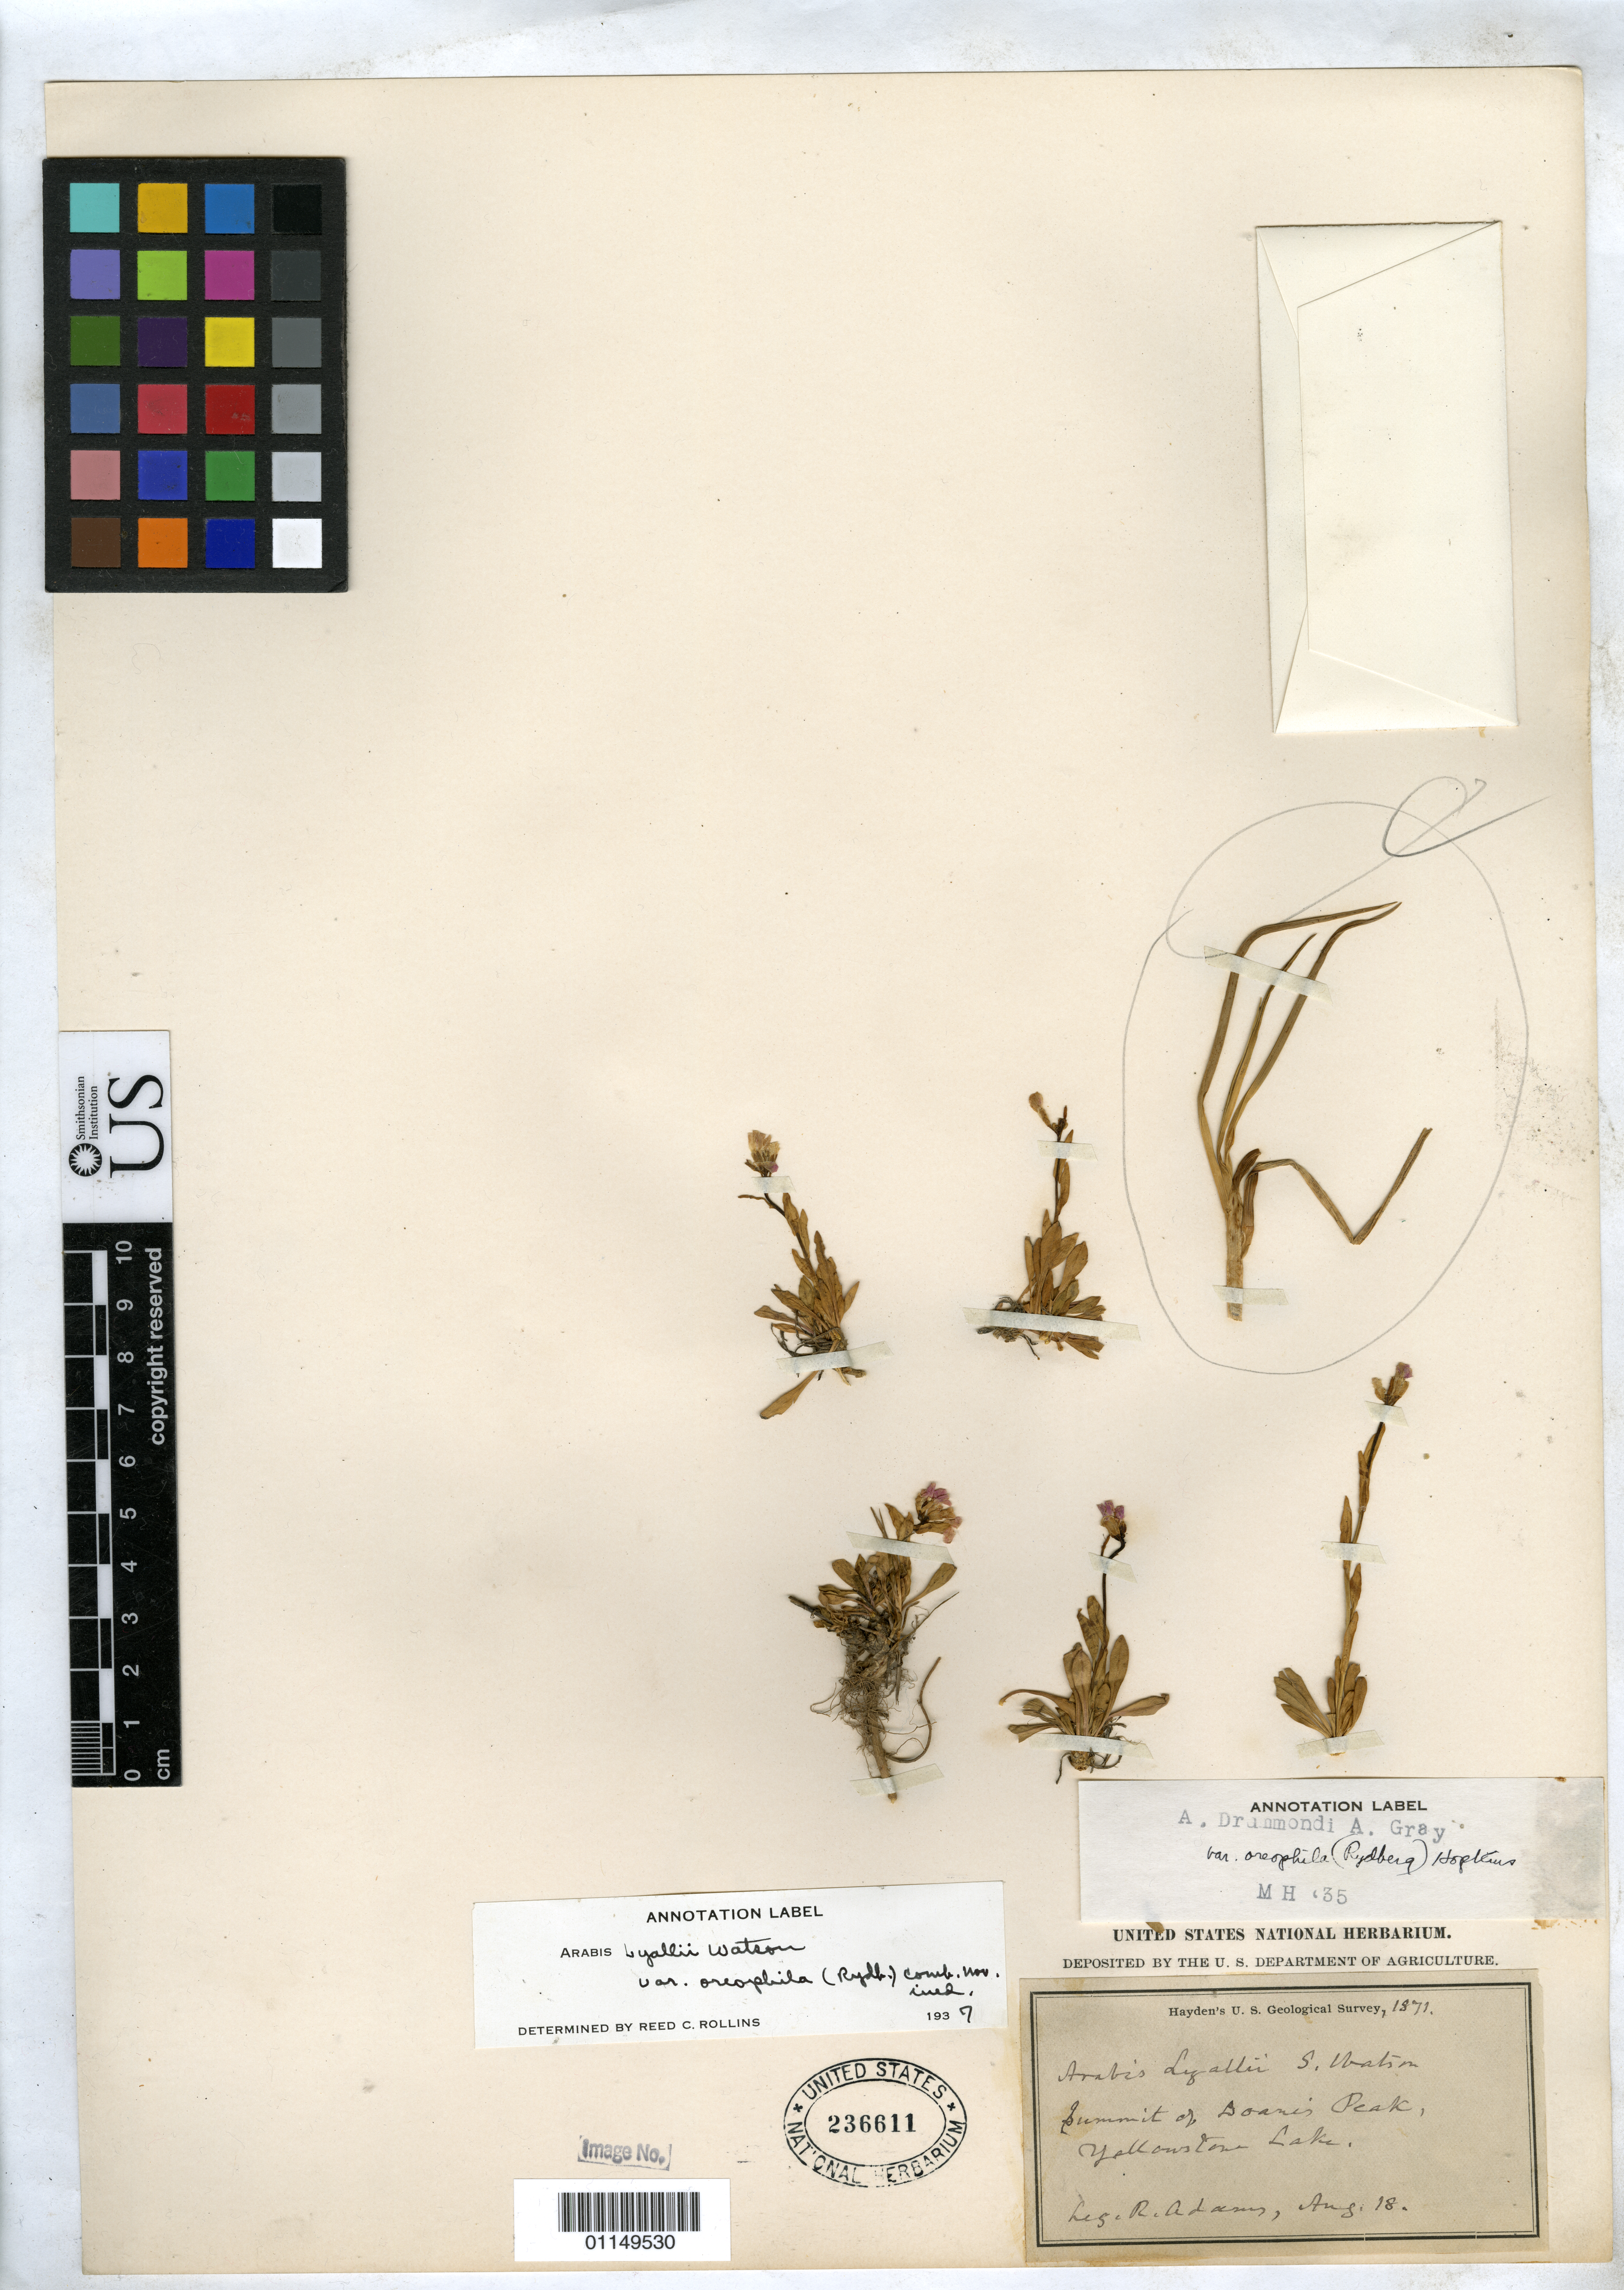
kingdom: Plantae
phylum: Tracheophyta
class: Magnoliopsida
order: Brassicales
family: Brassicaceae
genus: Arabis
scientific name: Arabis lyallii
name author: S. Watson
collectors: R. Adams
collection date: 1871-08-18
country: United States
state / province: Wyoming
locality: Summit of Doane Peak, Yellowstone Lake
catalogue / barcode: US 236611